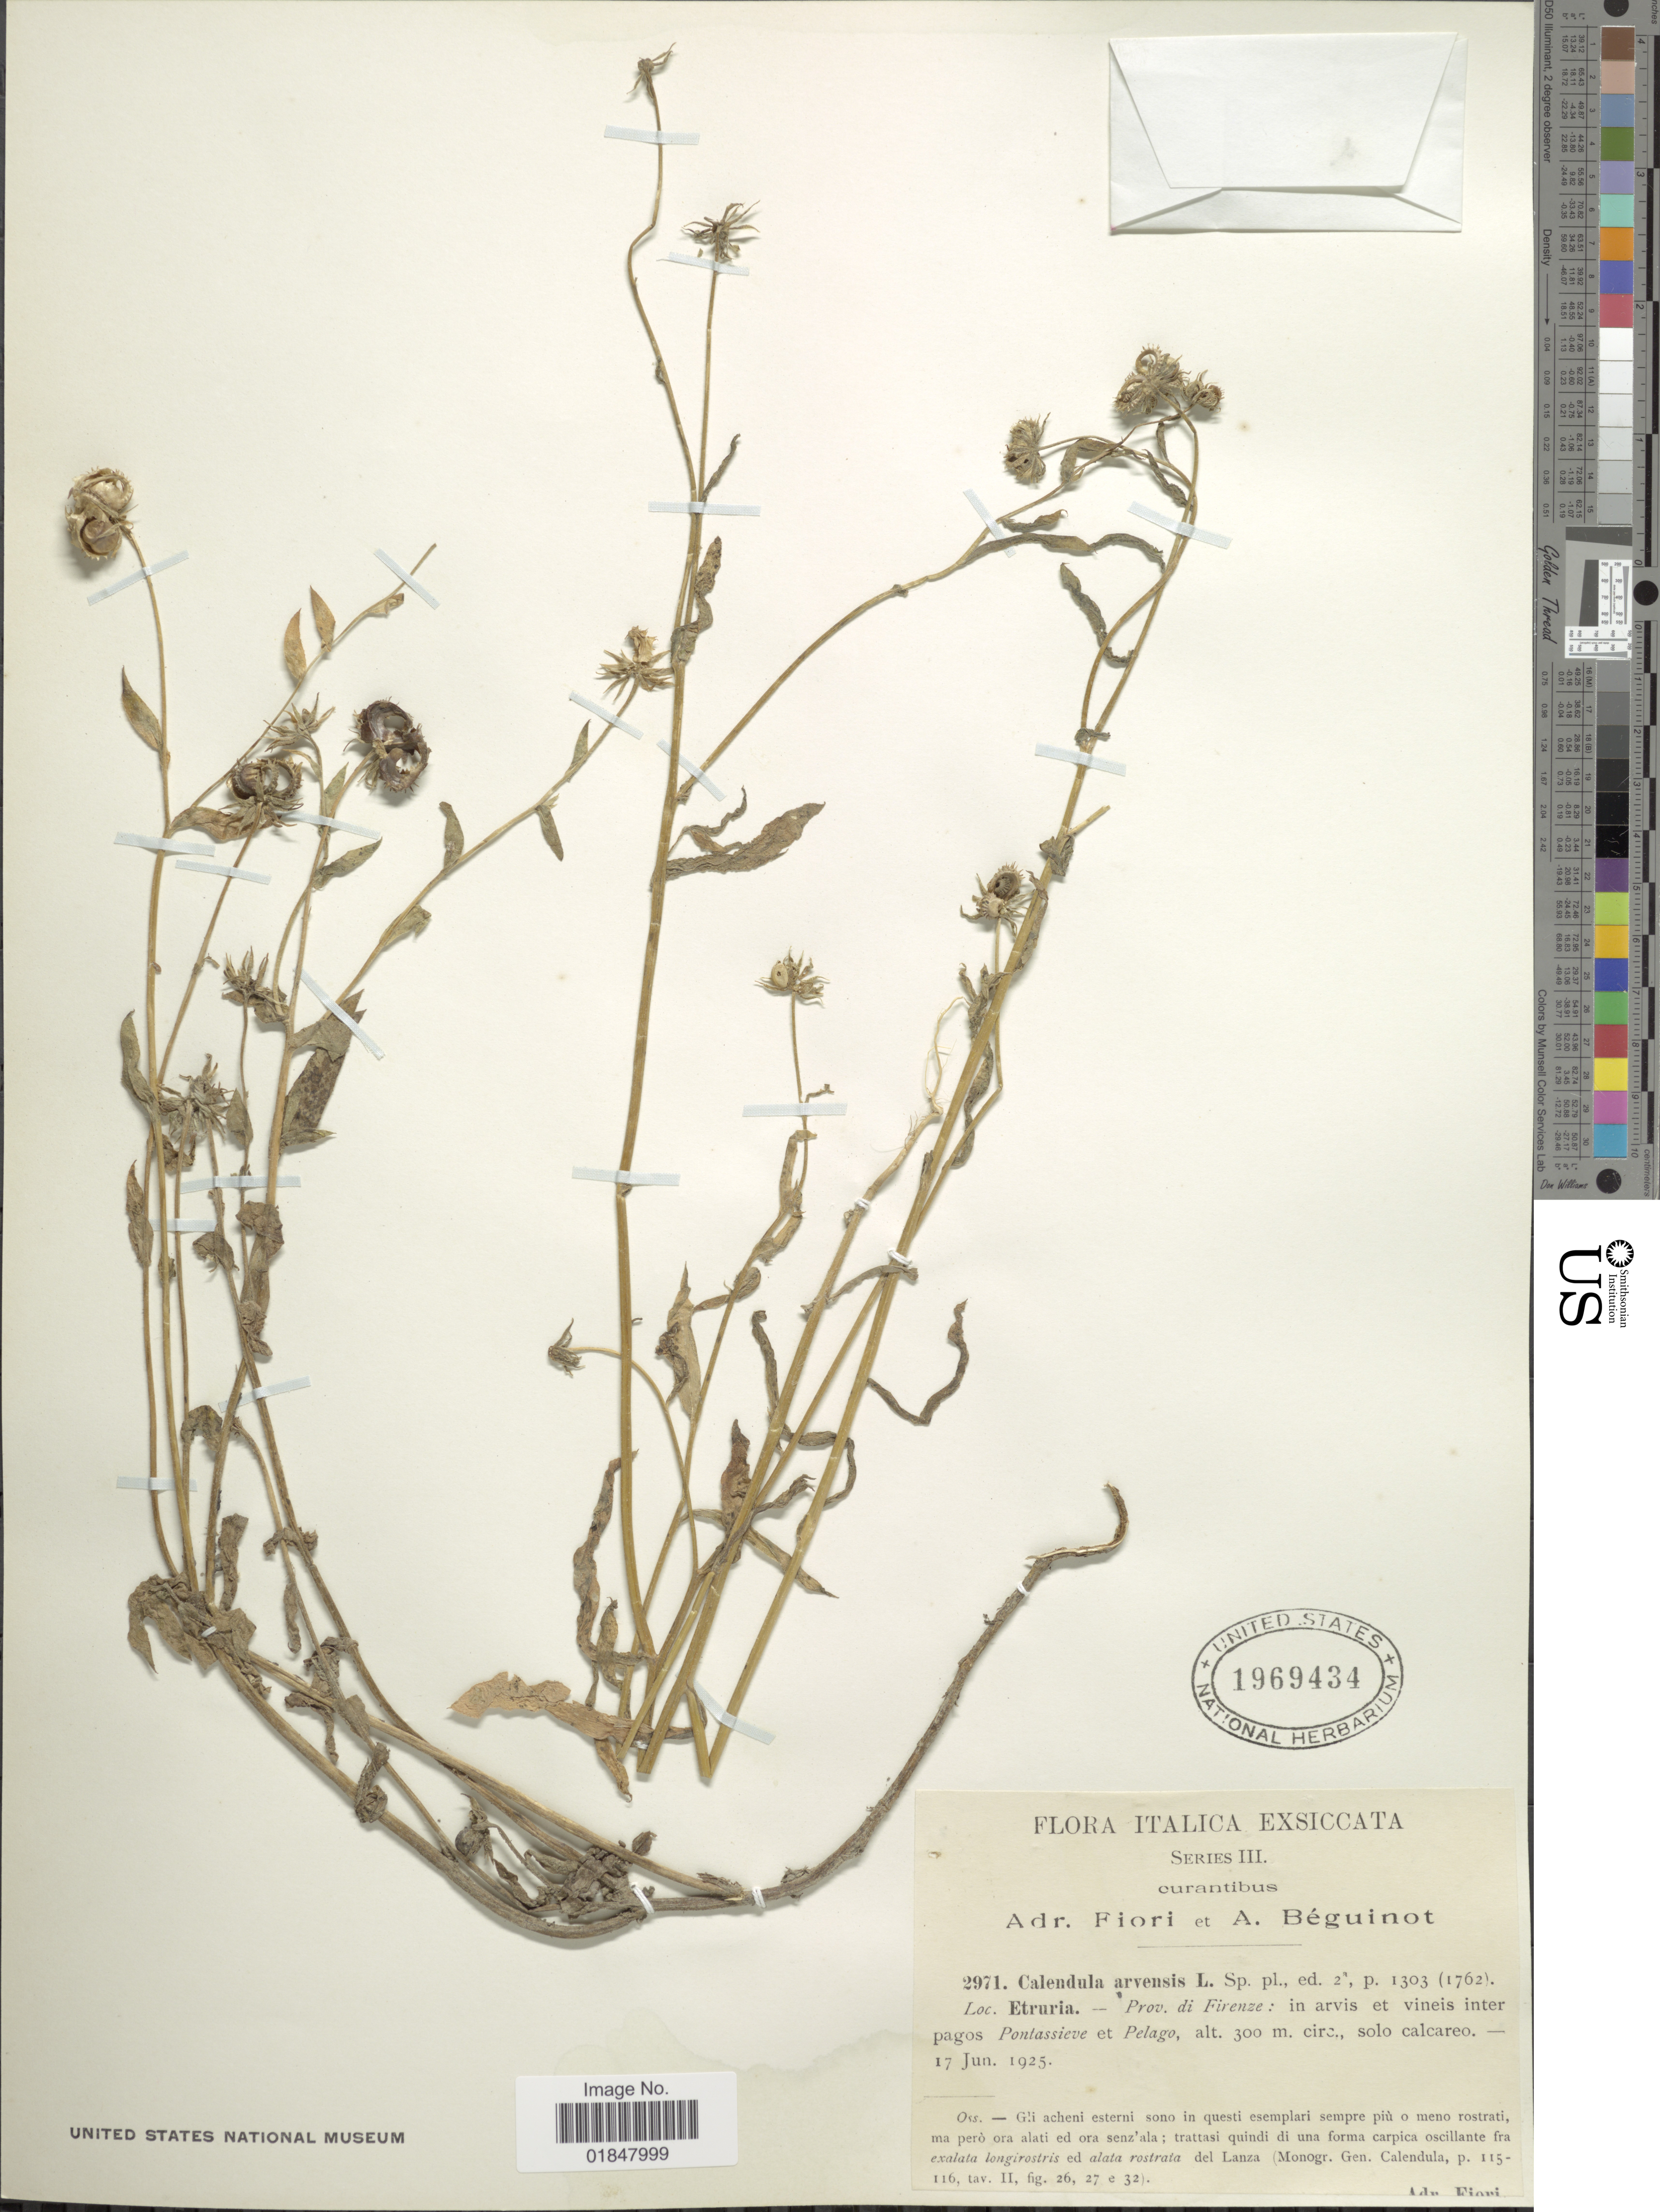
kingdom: Plantae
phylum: Tracheophyta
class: Magnoliopsida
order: Asterales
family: Asteraceae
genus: Calendula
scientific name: Calendula arvensis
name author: L.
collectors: A. Fiori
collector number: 2971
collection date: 1925-06-17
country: Italy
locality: Etruria, Prov. di Firenze: in arvis et vineis inter pagos Pontassieve et Pelago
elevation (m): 300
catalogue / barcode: US 1969434